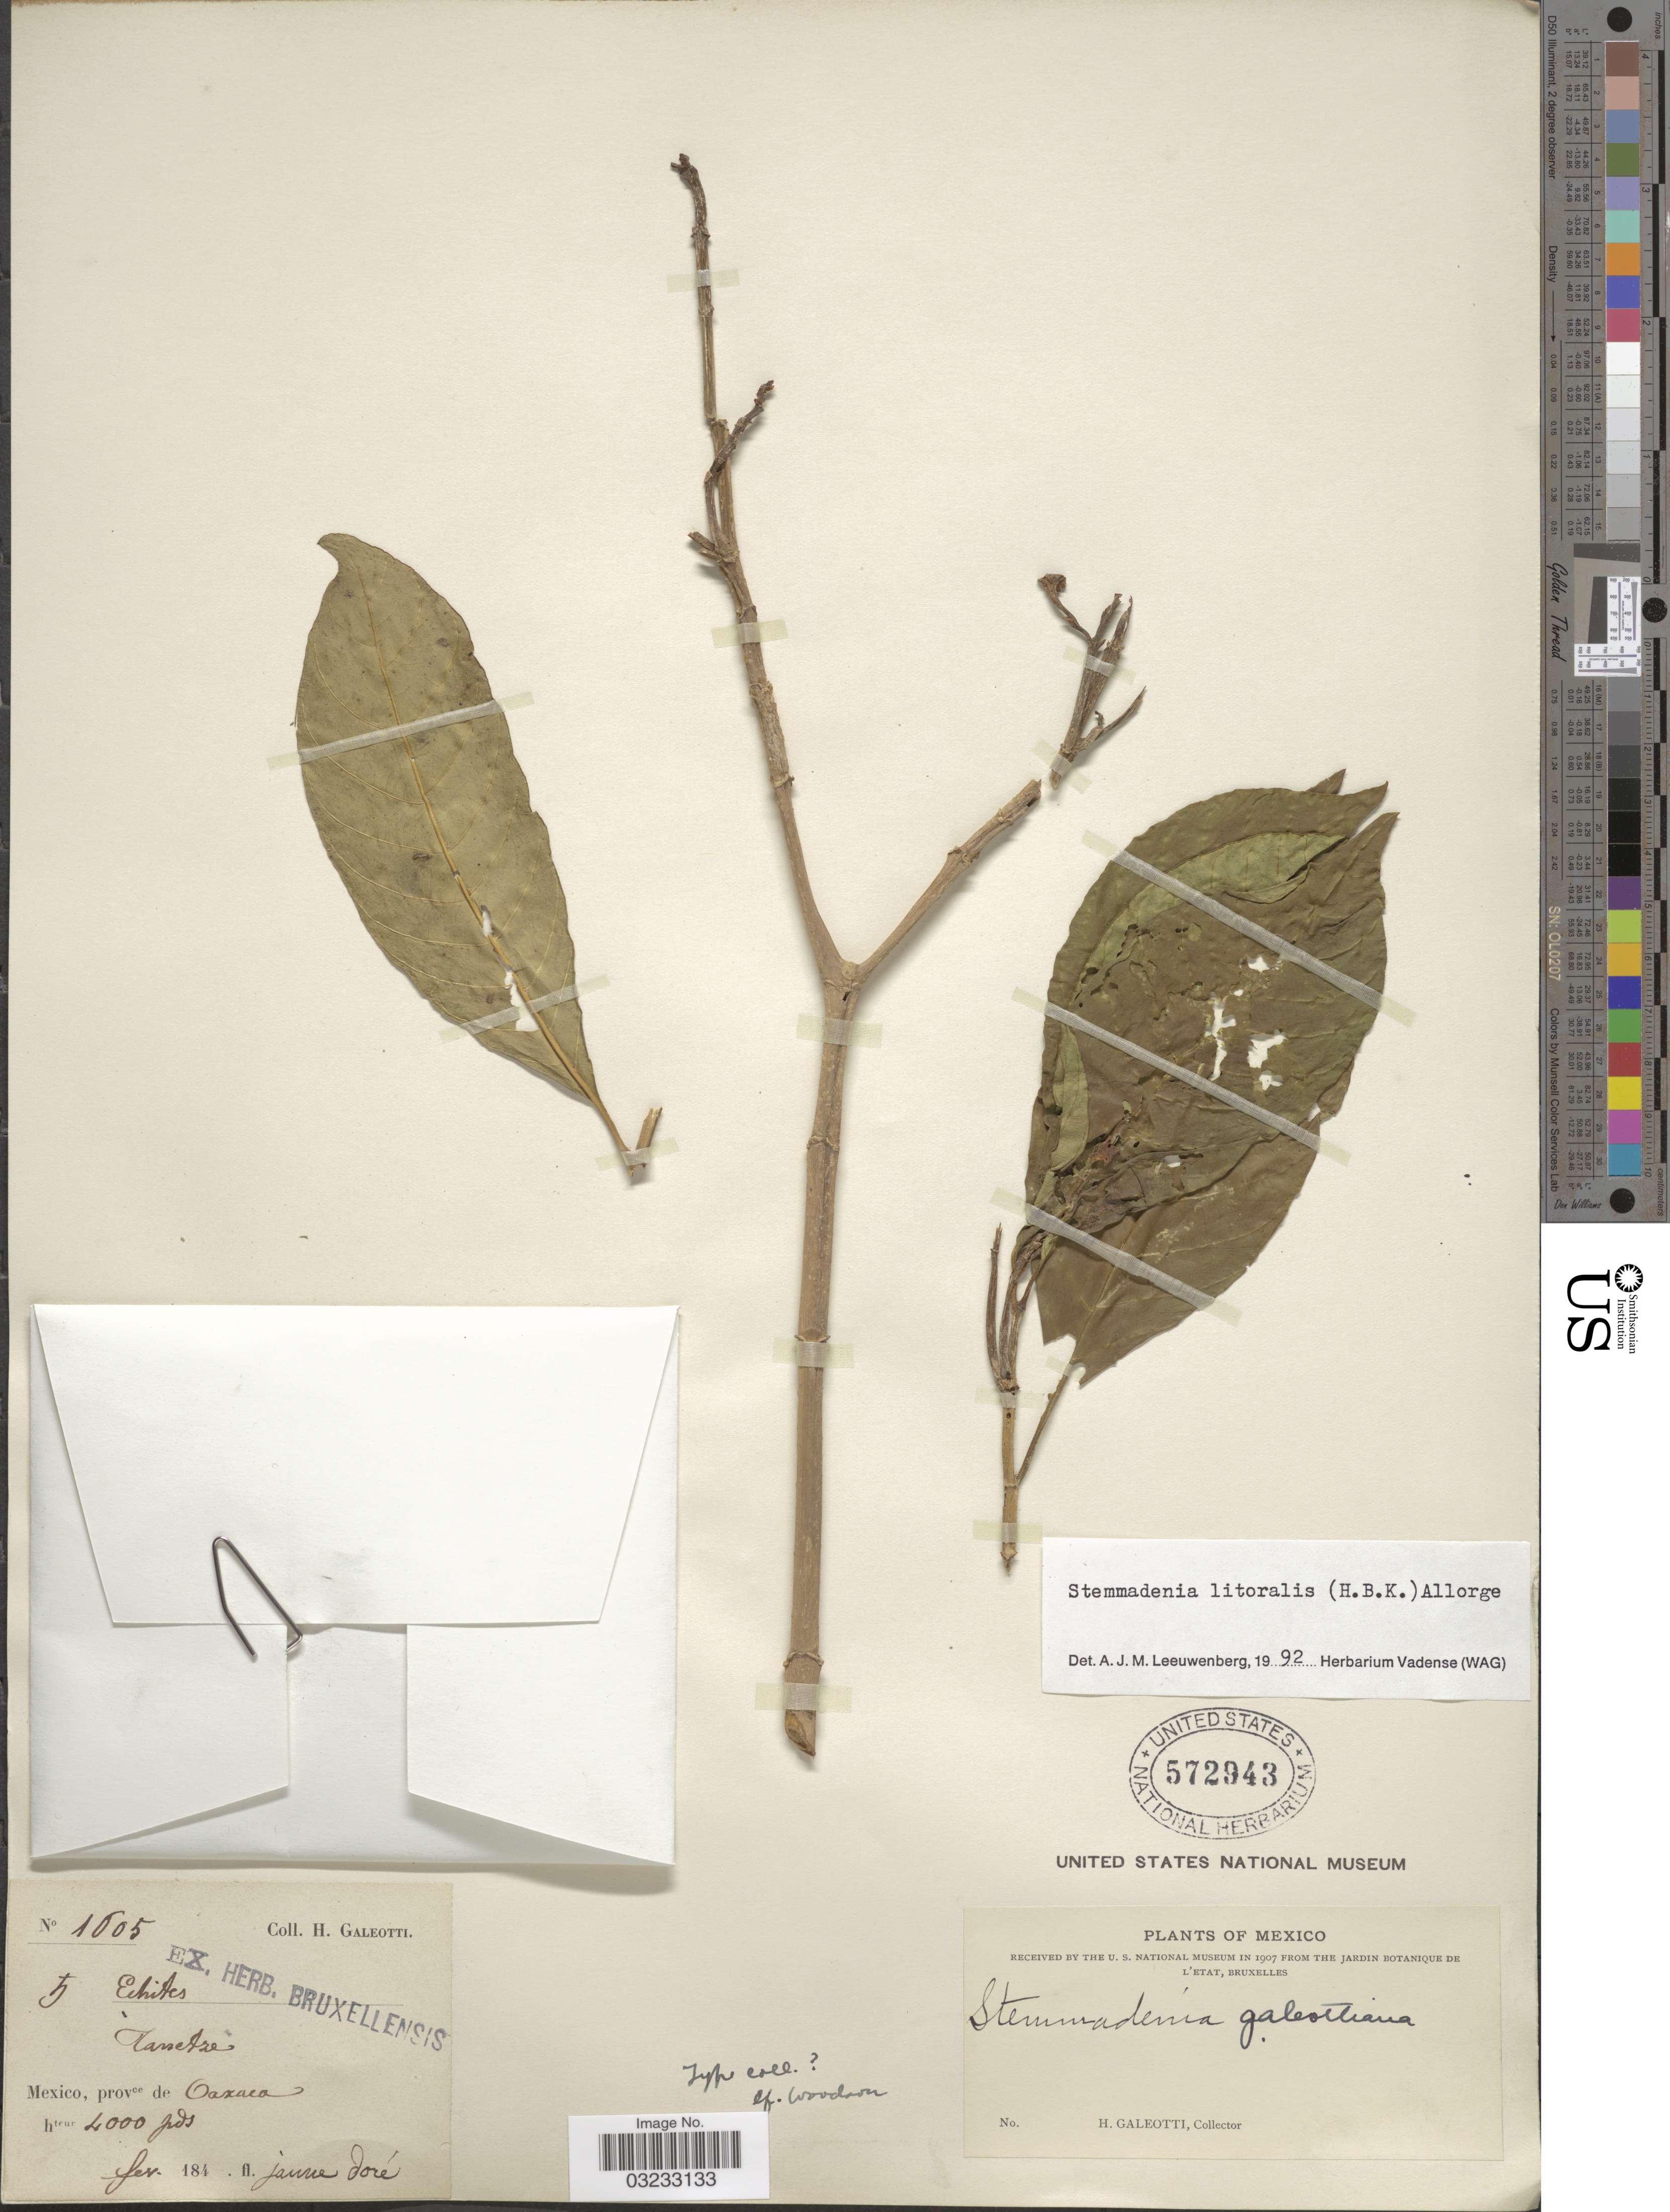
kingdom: Plantae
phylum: Tracheophyta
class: Magnoliopsida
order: Gentianales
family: Apocynaceae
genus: Stemmadenia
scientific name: Stemmadenia litoralis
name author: (Kunth) L. Allorge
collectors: H. G. Galeotti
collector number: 1605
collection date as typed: fer. 184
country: Mexico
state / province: Oaxaca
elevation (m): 1219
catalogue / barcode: US 572943